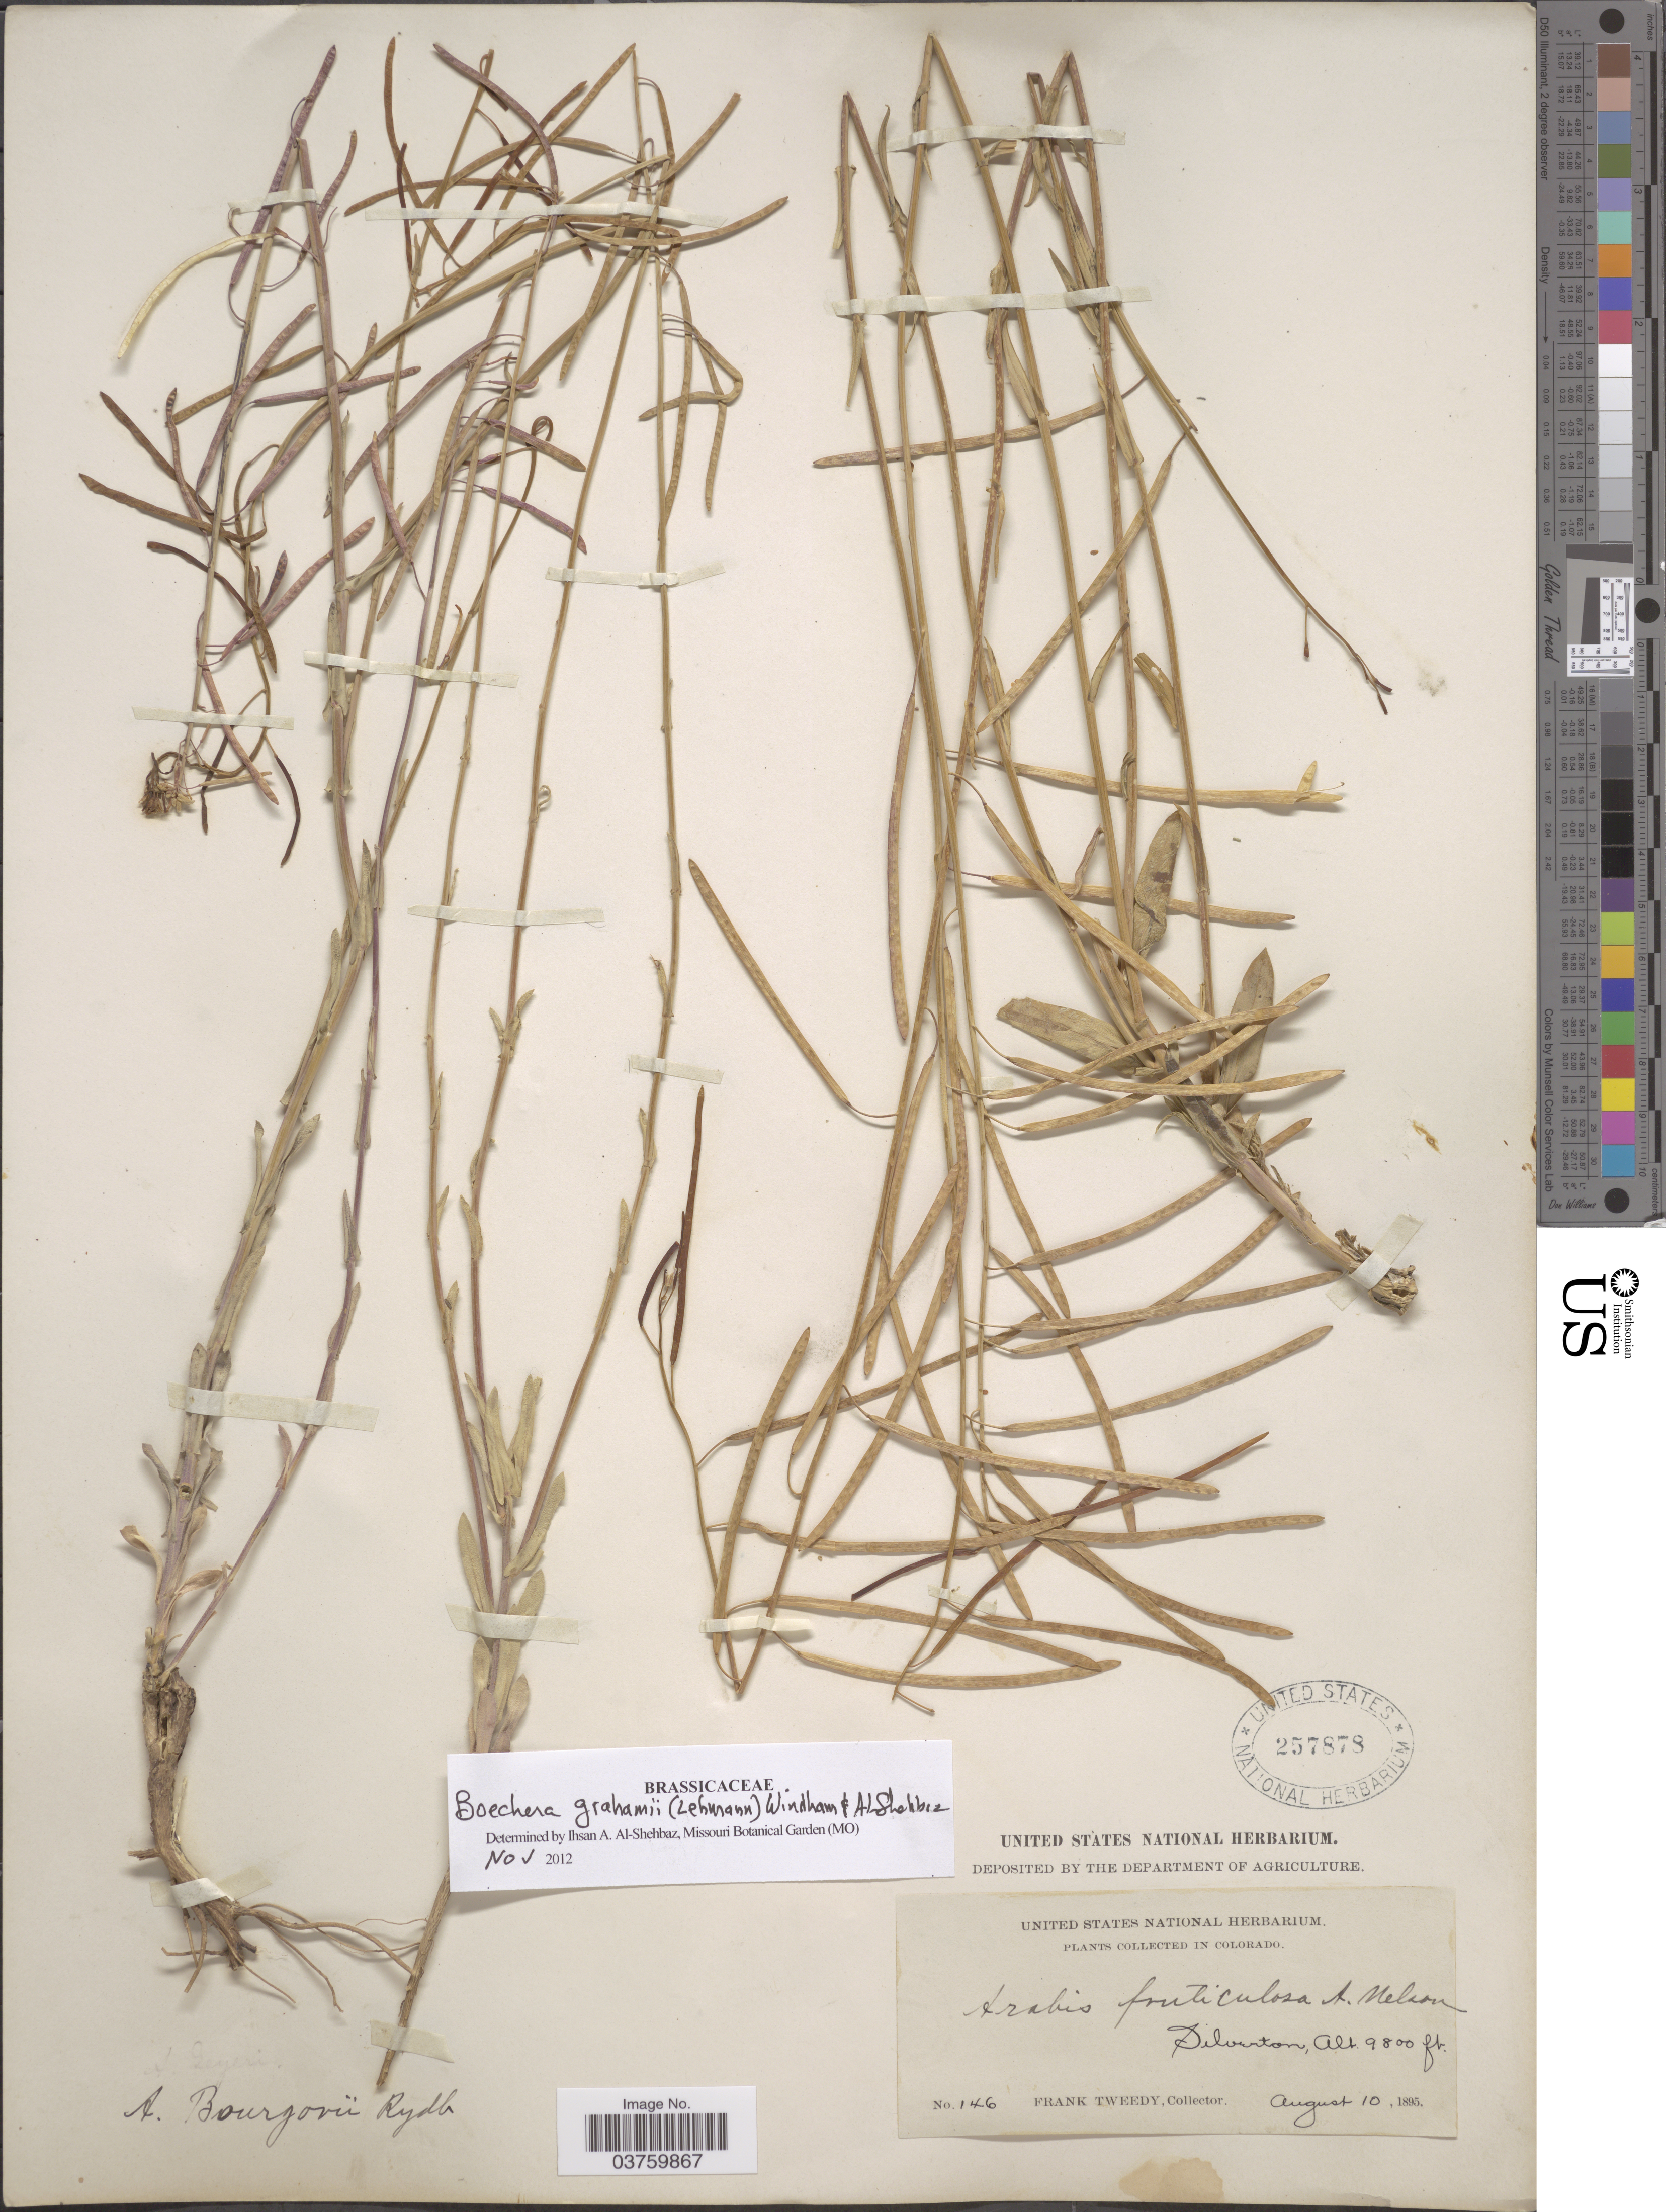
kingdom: Plantae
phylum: Tracheophyta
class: Magnoliopsida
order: Brassicales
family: Brassicaceae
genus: Boechera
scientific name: Boechera grahamii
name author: (Lehm.) Windham & Al-Shehbaz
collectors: F. Tweedy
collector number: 146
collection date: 1895-08-10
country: United States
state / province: Colorado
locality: Silverton.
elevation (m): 2987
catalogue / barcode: US 257878